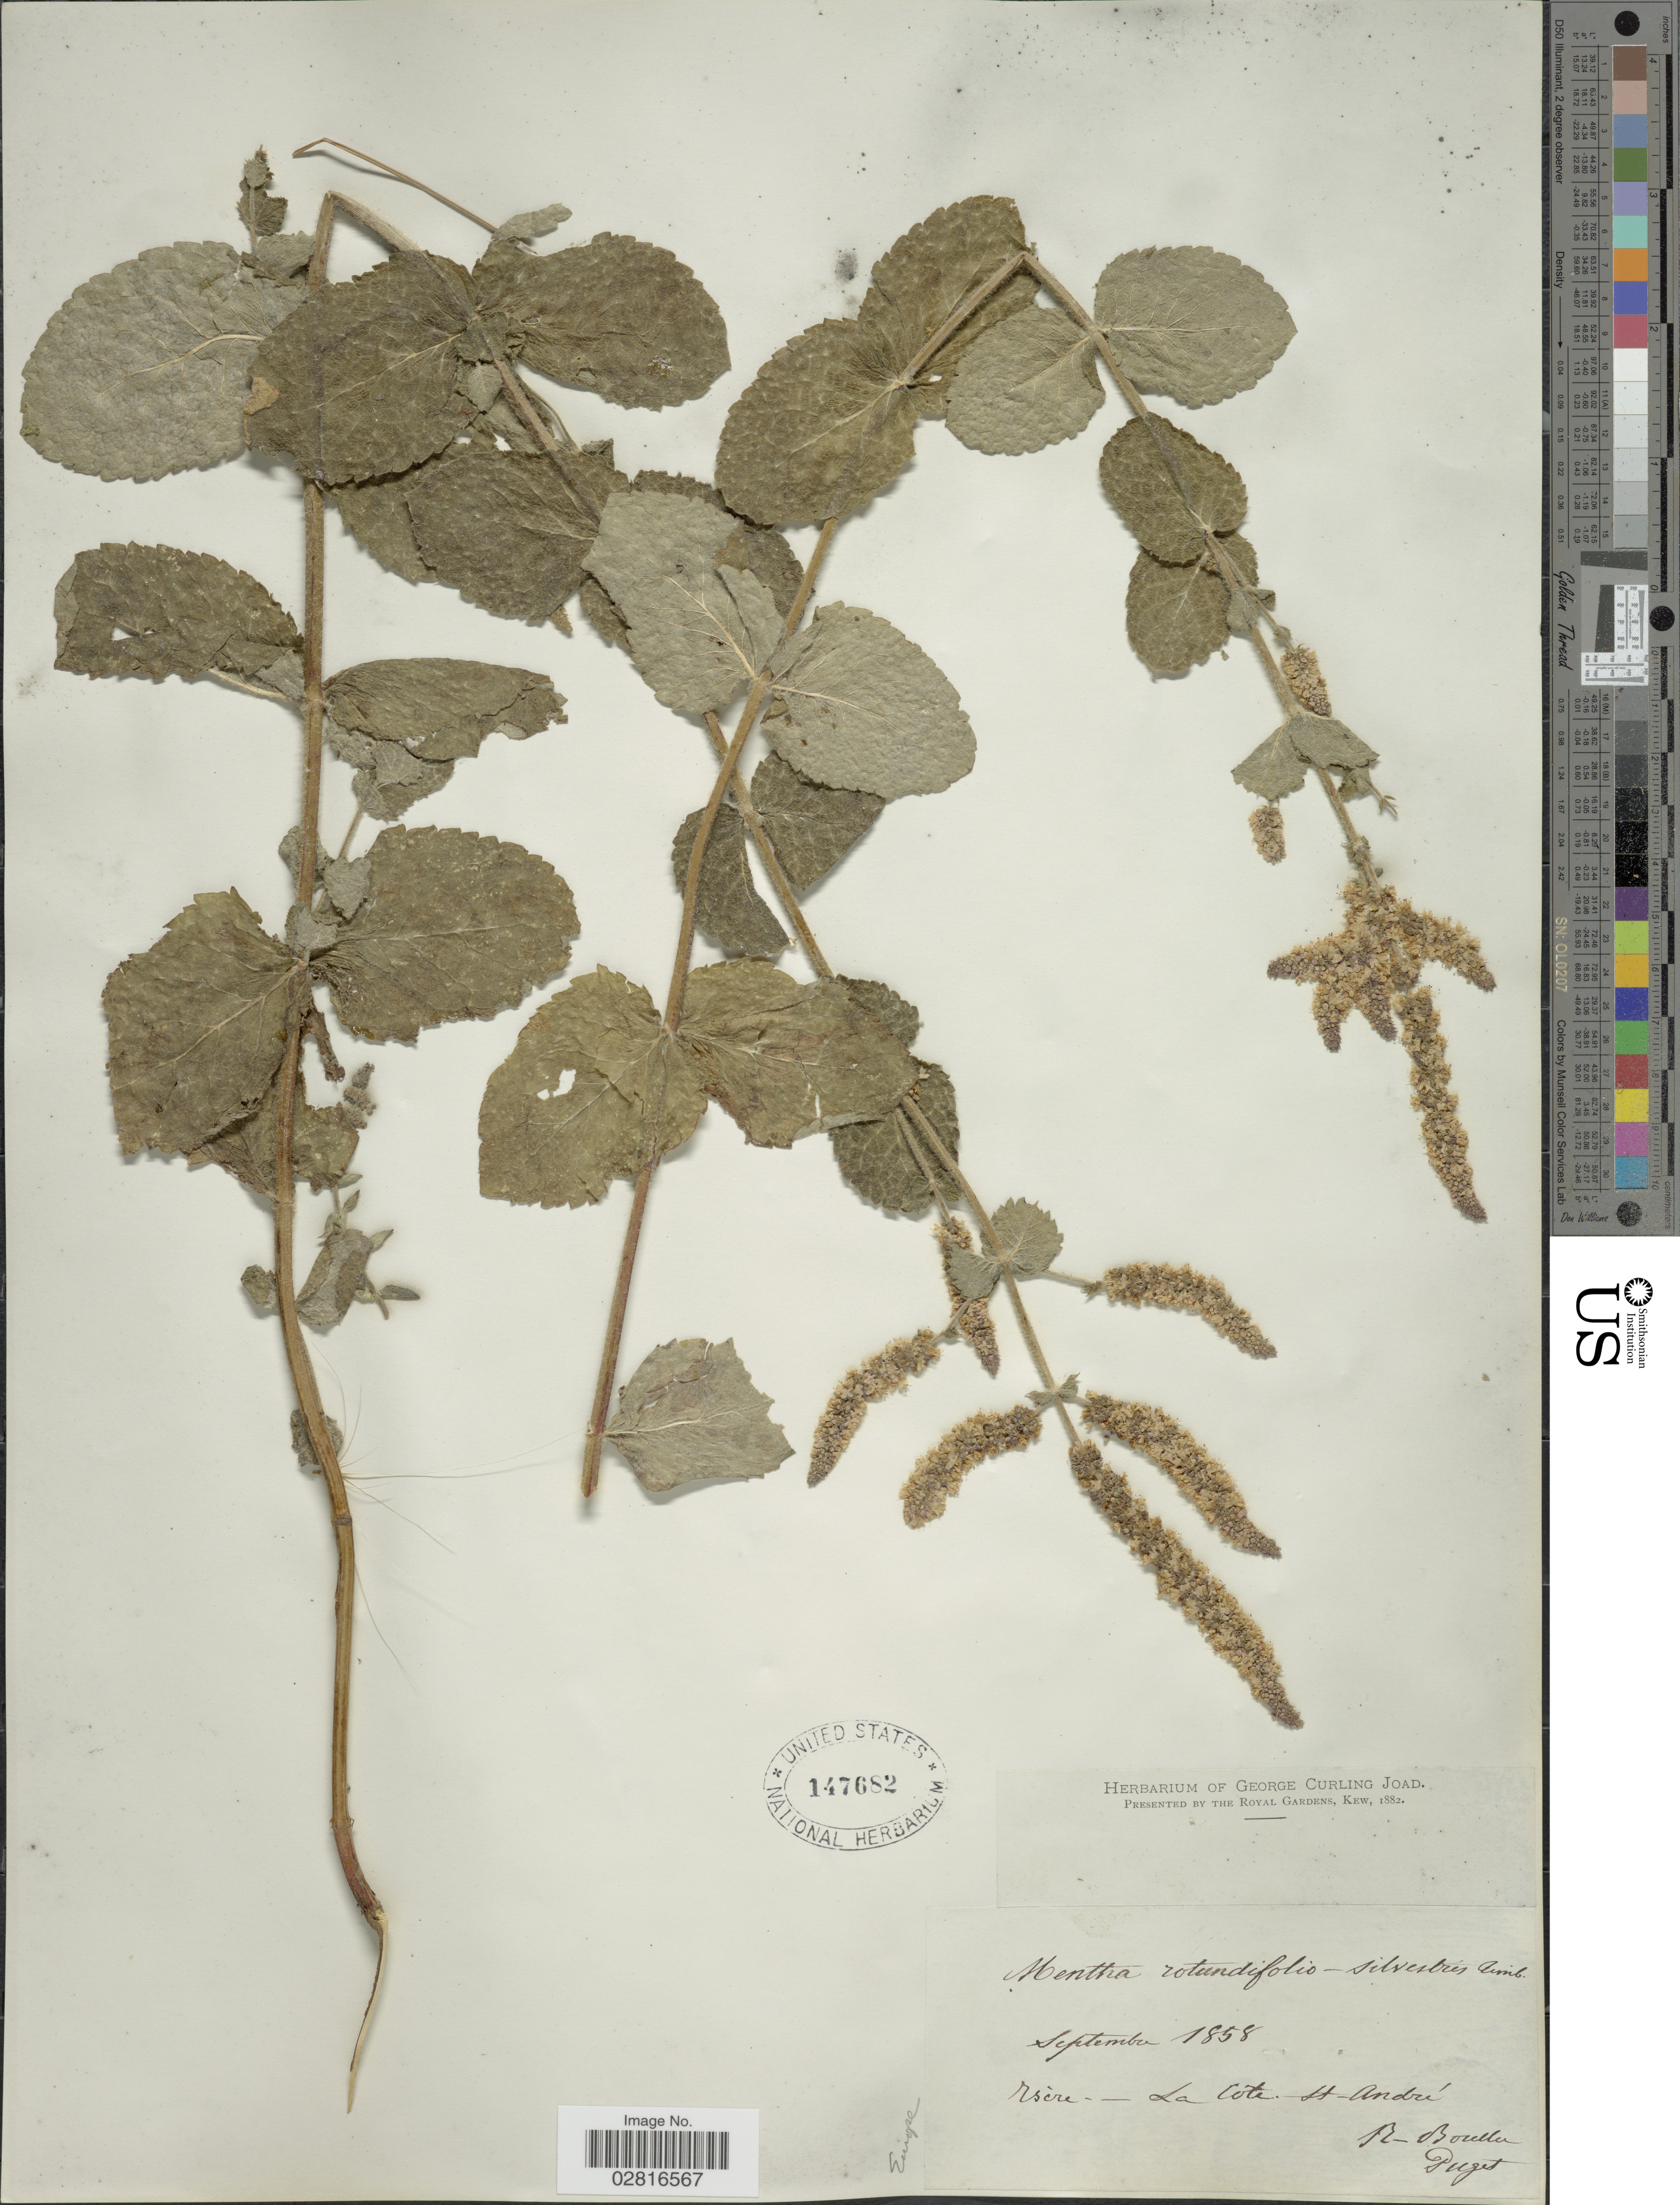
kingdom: Plantae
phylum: Tracheophyta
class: Magnoliopsida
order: Lamiales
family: Lamiaceae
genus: Mentha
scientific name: Mentha rotundifolia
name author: (L.) Huds.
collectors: R. Boulter & -. Puget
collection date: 1858-09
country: France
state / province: Auvergne-Rhône-Alpes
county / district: Isère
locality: Europe. Isère. - La Côte St André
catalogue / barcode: US 147682